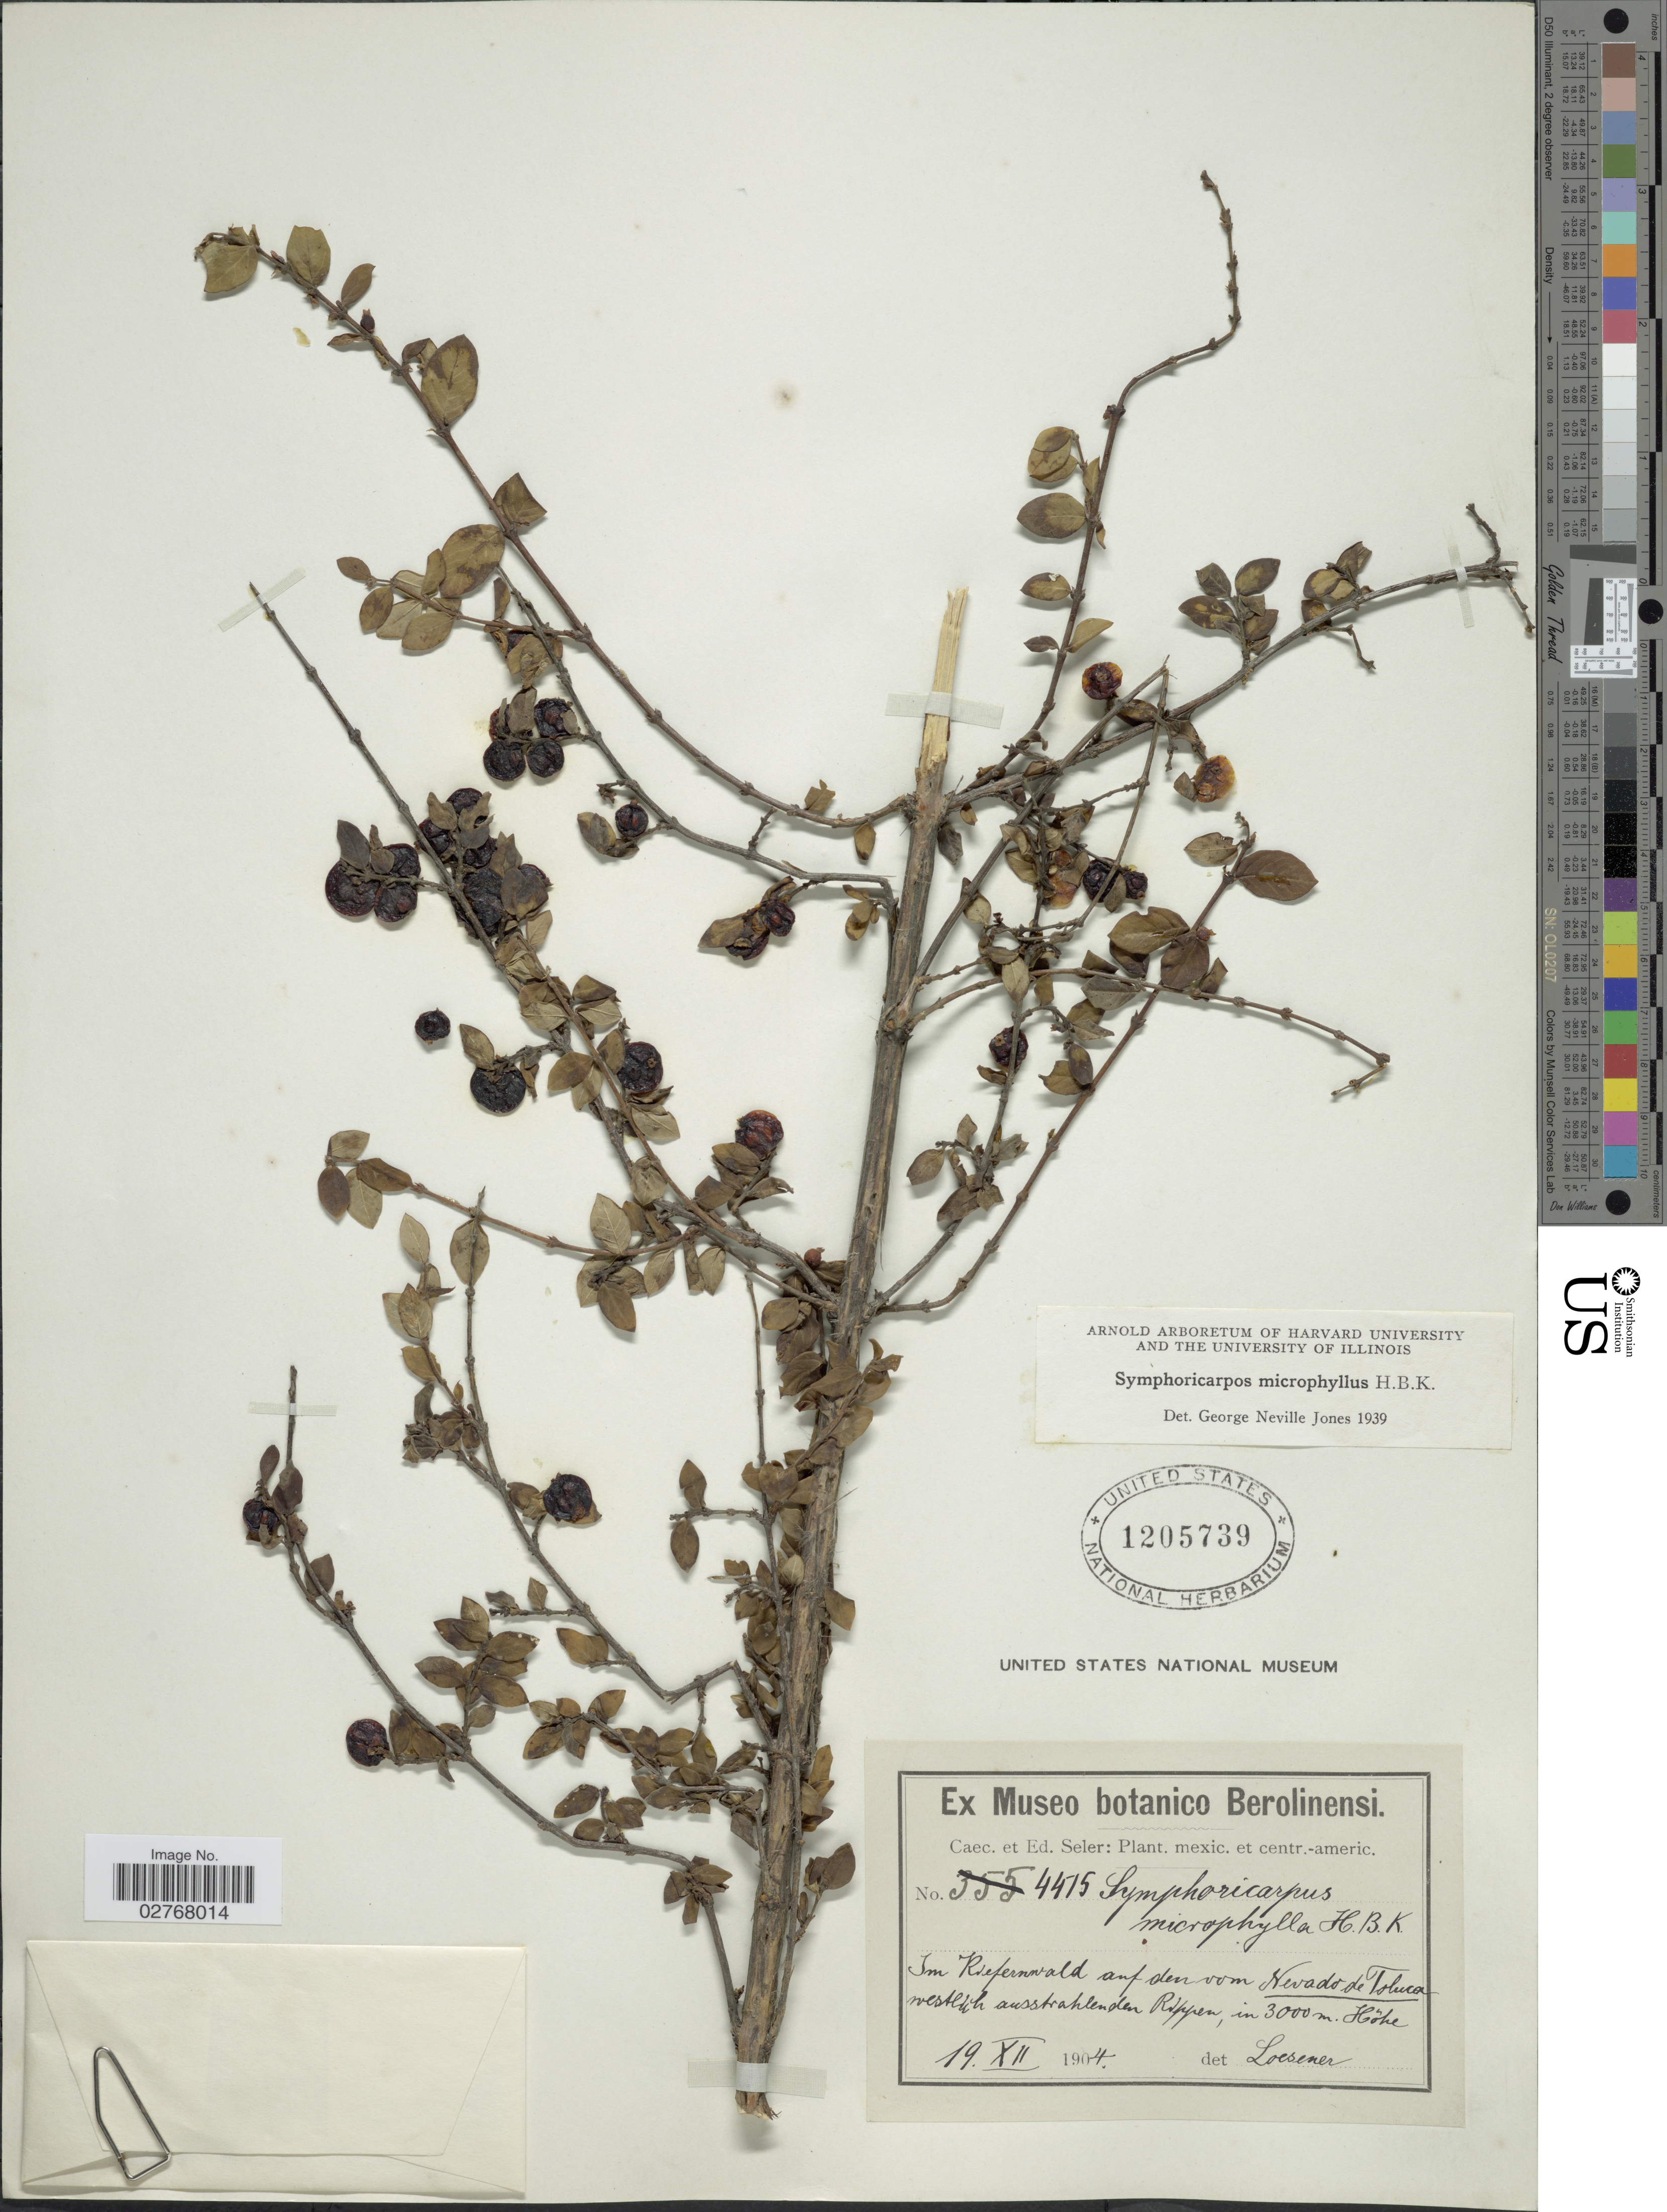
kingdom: Plantae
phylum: Tracheophyta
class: Magnoliopsida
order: Dipsacales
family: Caprifoliaceae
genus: Symphoricarpos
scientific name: Symphoricarpos microphyllus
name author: Kunth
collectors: C. Seler & E. G. Seler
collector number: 4415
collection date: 1904-12-19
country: Mexico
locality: Im Riefernwald auf den vom Nevado de Toluca westlich ausstrahlenden Rippen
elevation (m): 3000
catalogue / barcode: US 1205739